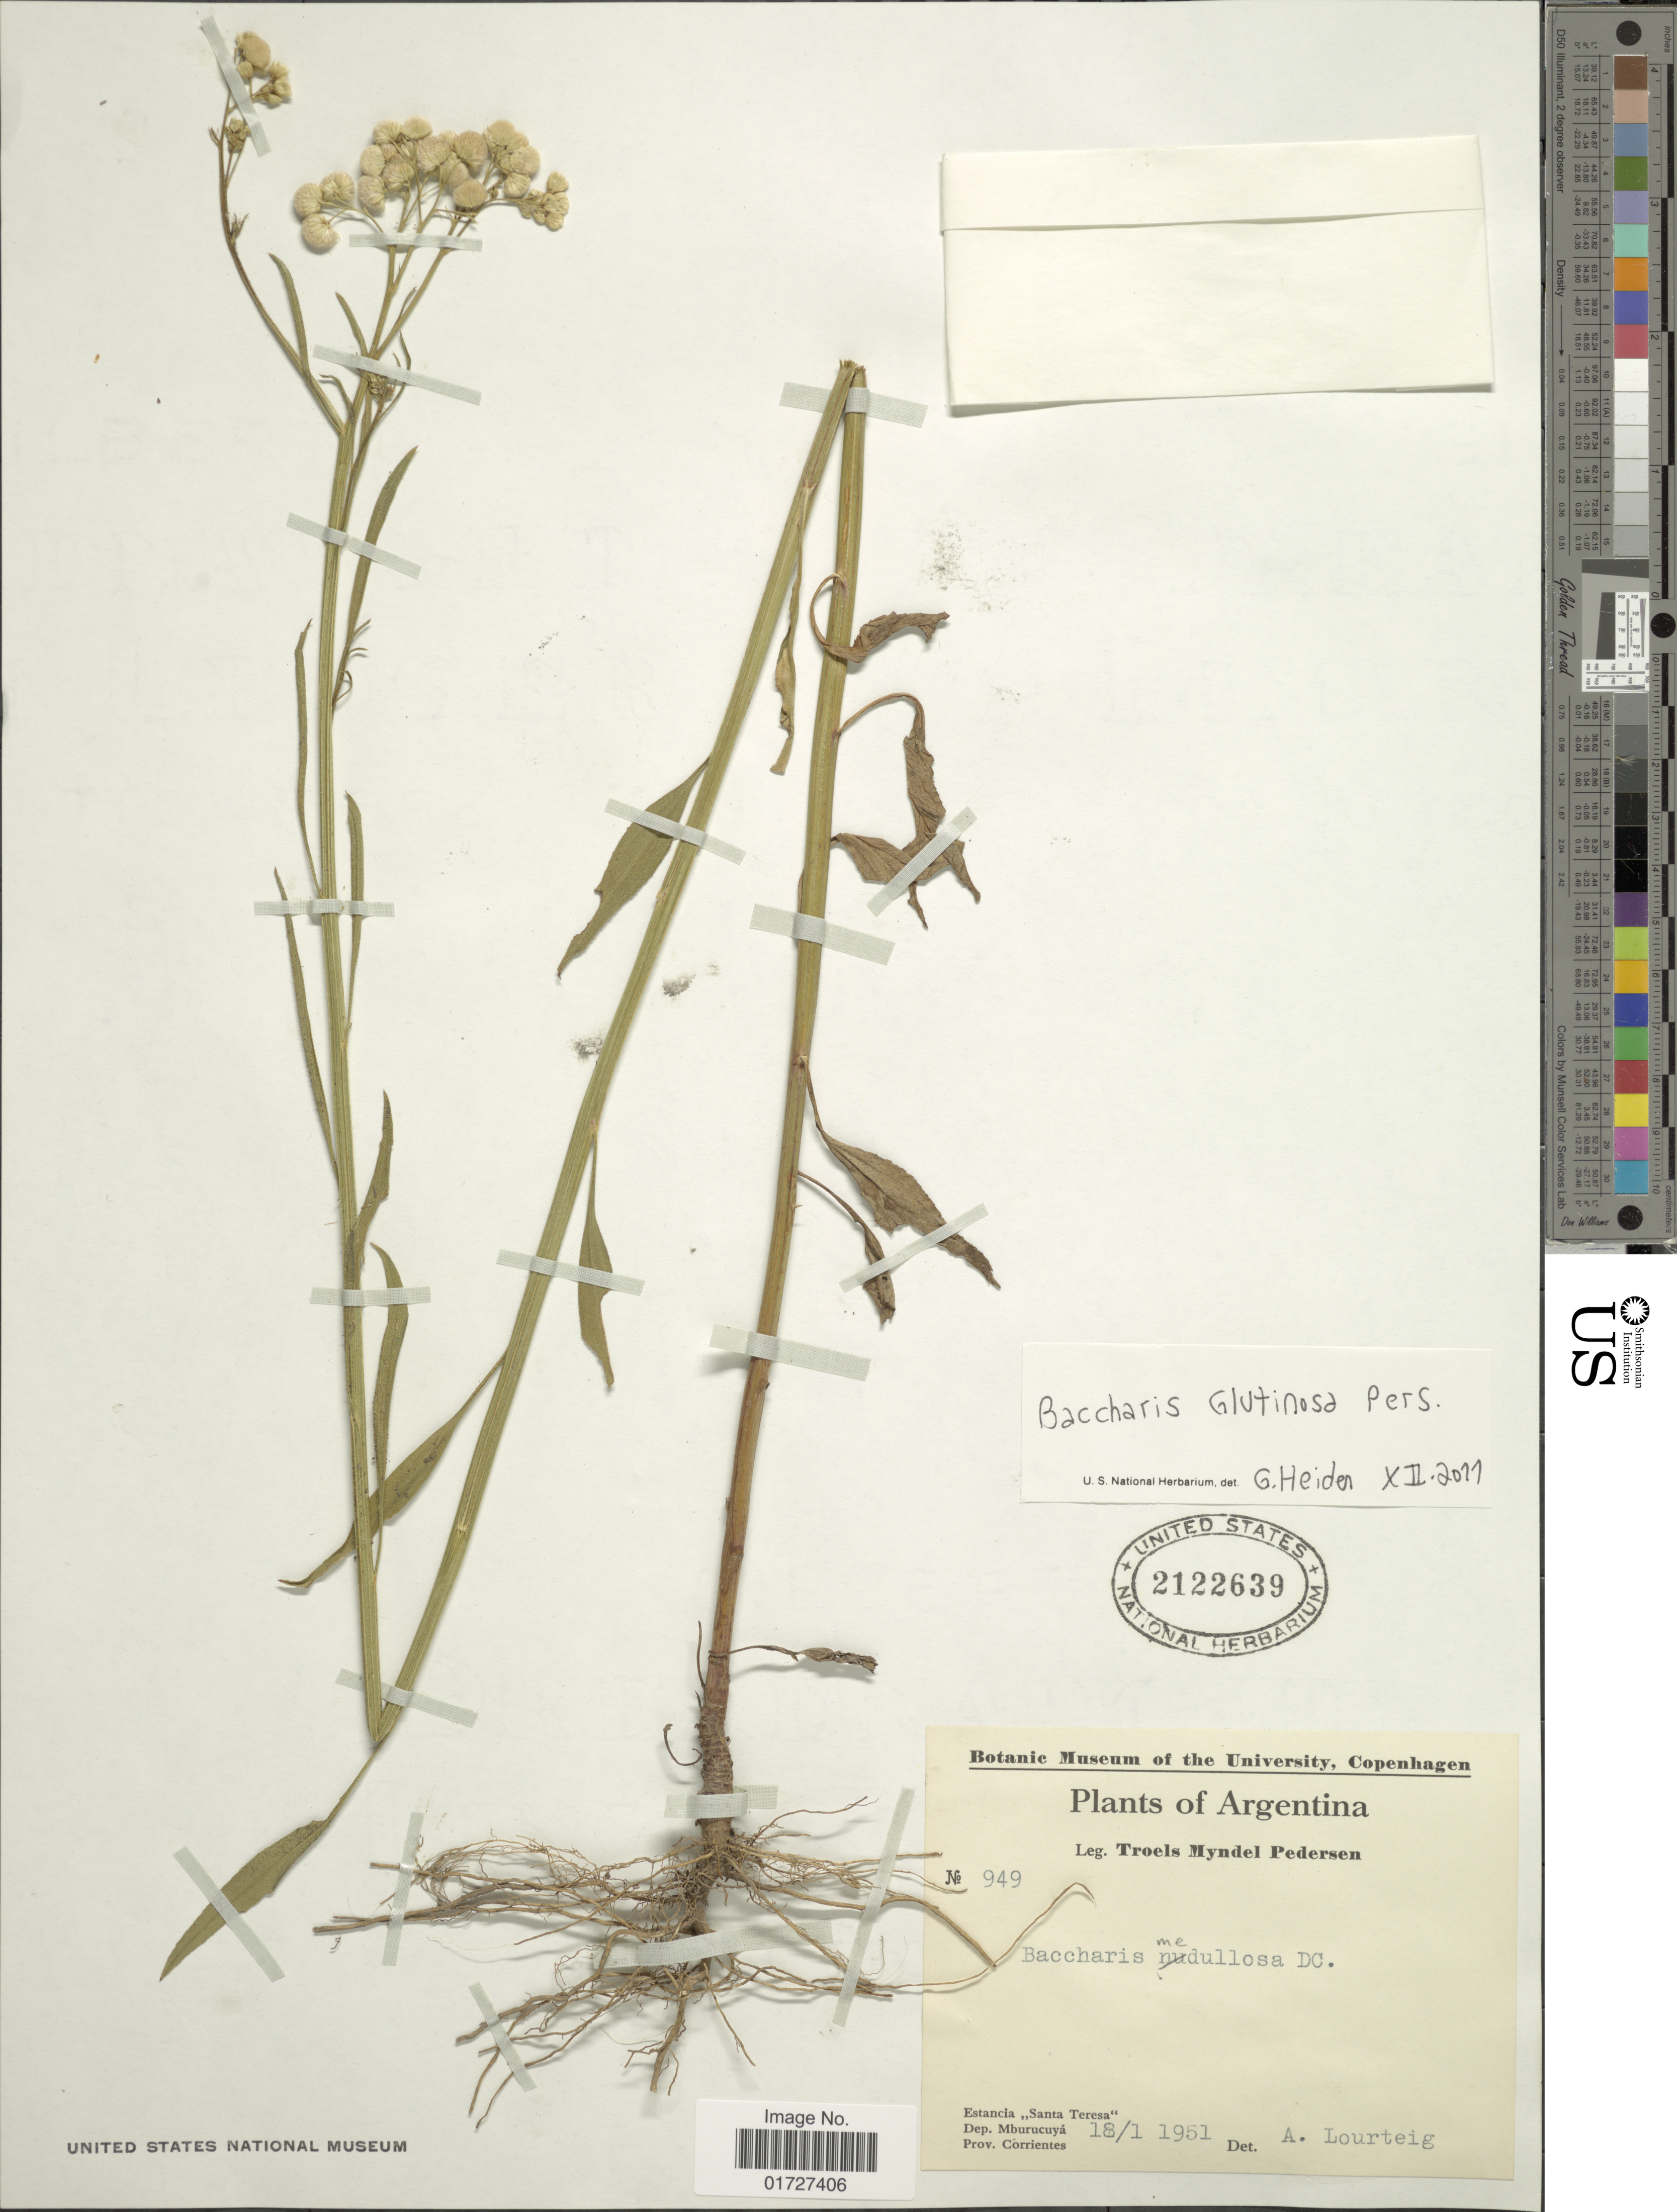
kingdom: Plantae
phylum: Tracheophyta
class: Magnoliopsida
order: Asterales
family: Asteraceae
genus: Baccharis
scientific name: Baccharis glutinosa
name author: Pers.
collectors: T. Pederson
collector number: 949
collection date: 1951-01-18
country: Argentina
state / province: Corrientes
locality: Estancia Santa Teresa, Dep. Mburucuya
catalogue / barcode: US 2122639